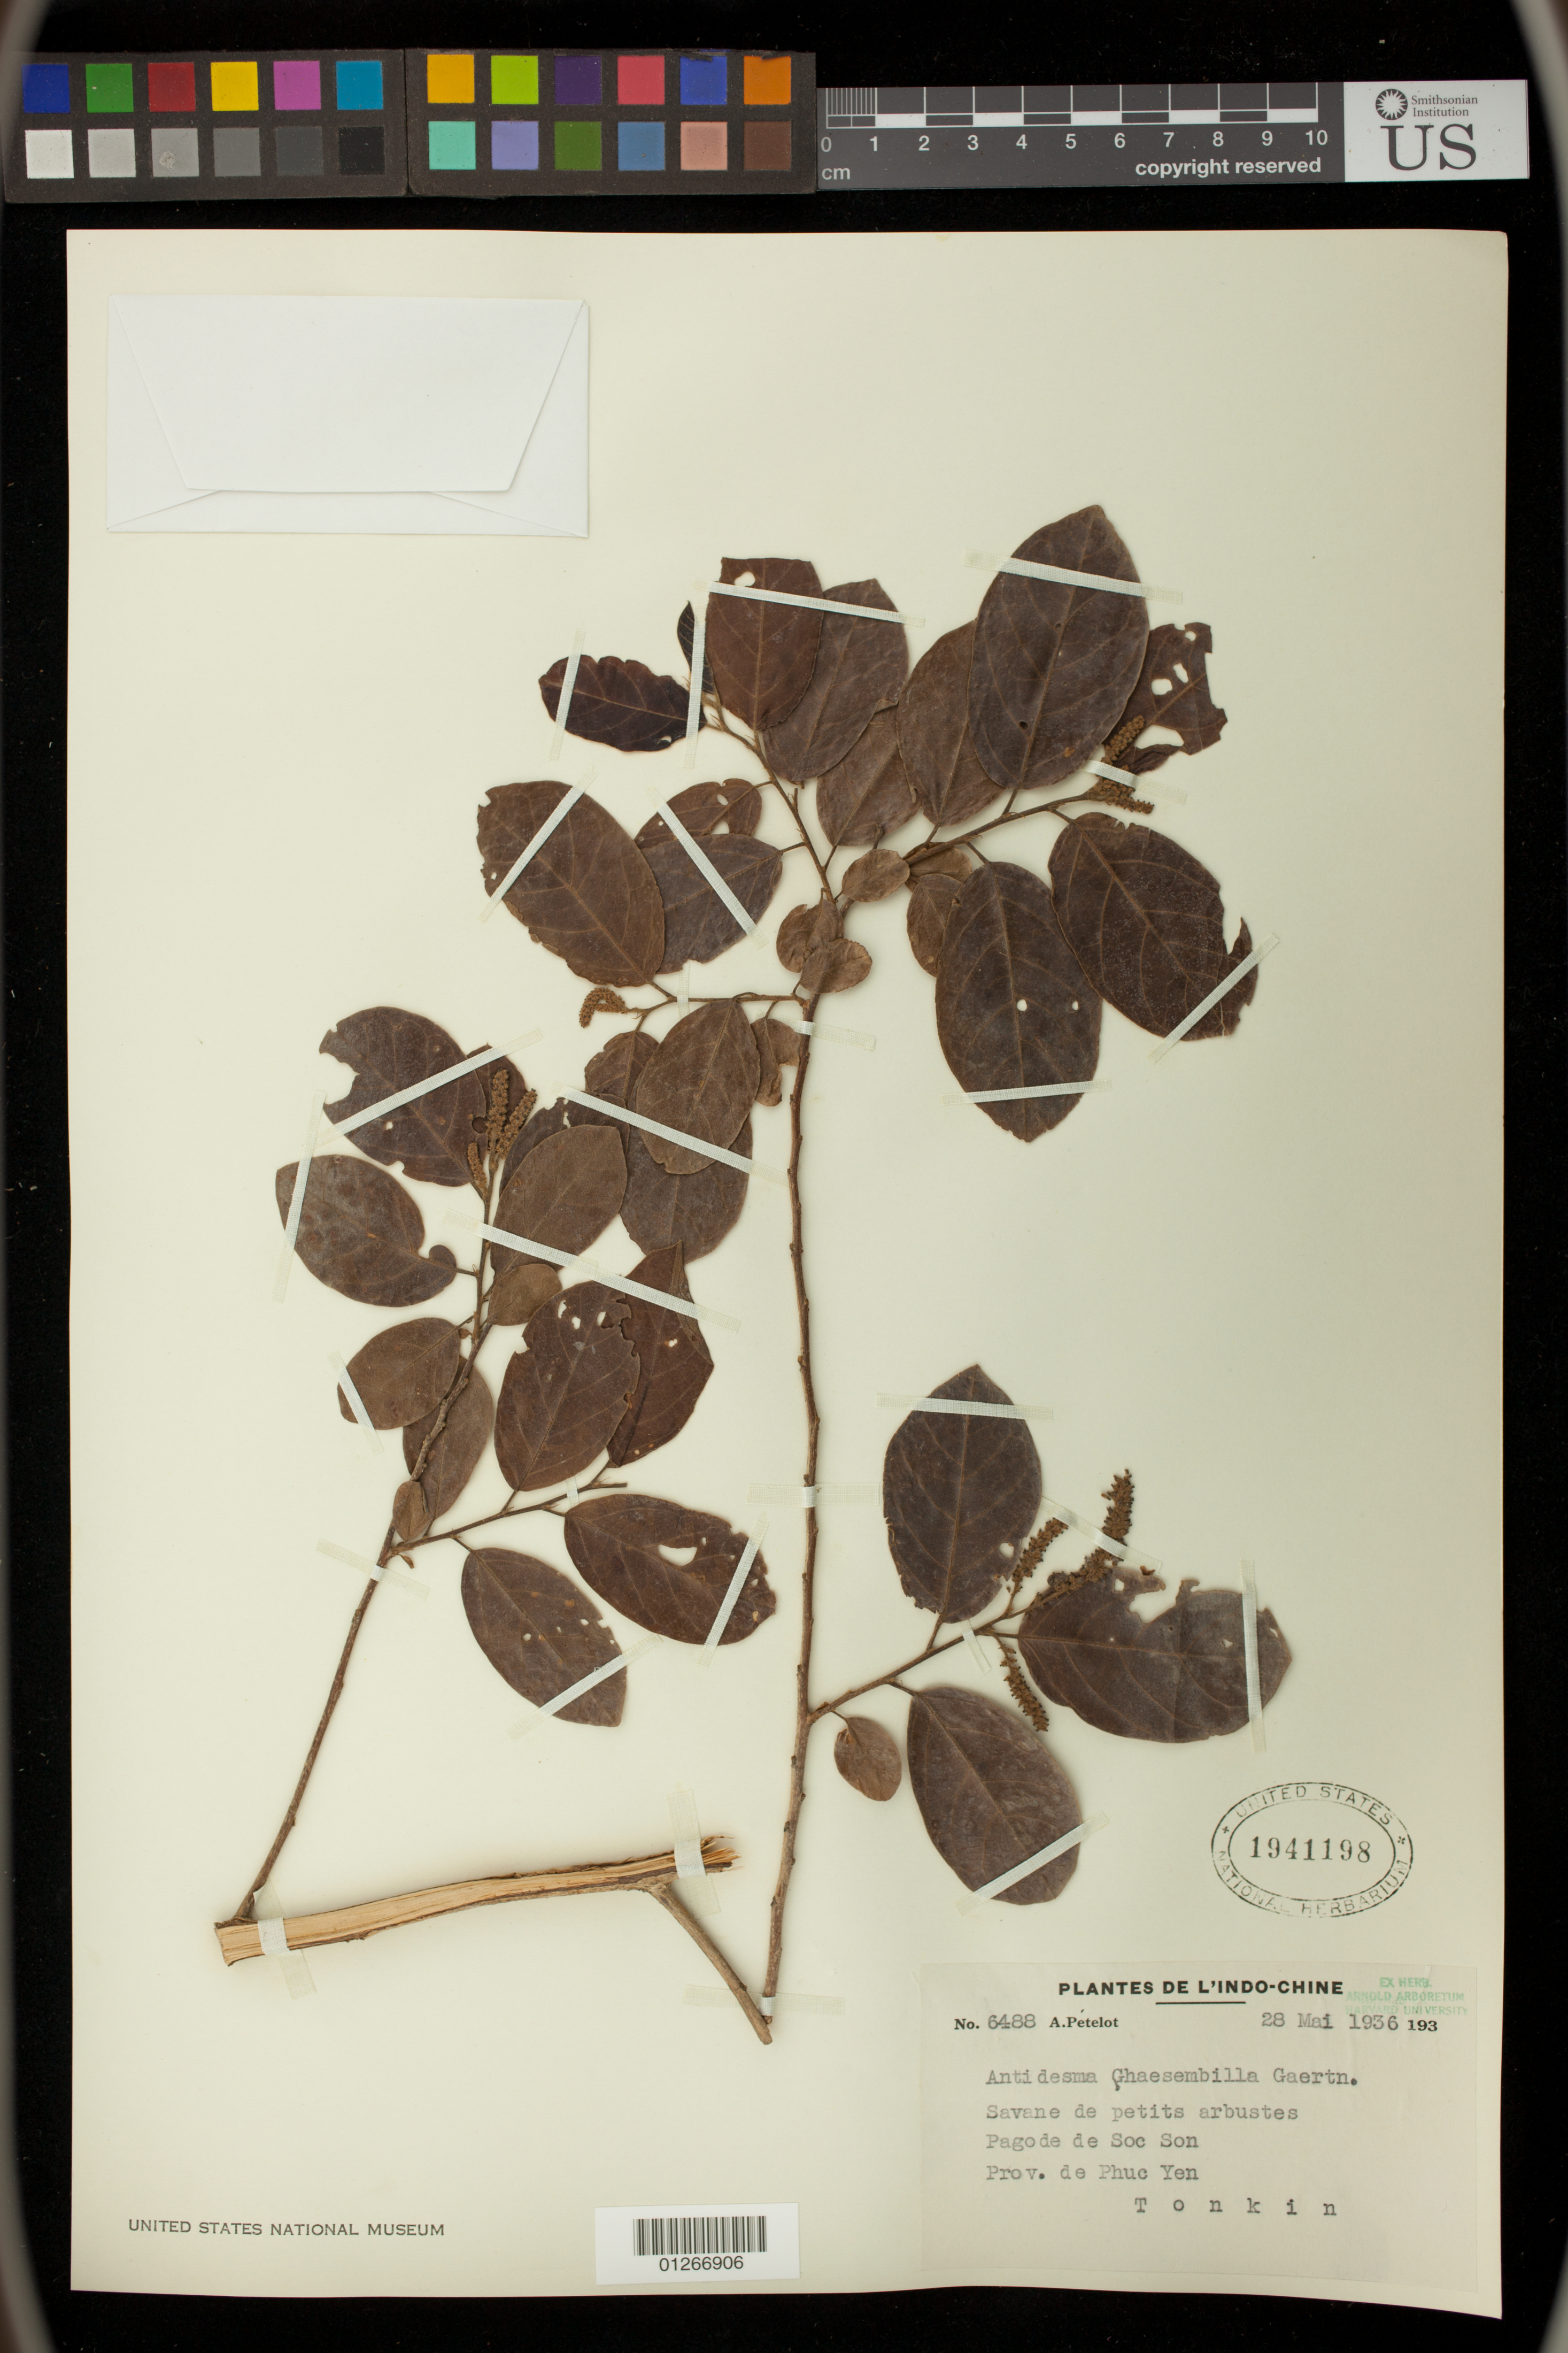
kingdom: Plantae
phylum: Tracheophyta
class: Magnoliopsida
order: Malpighiales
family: Phyllanthaceae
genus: Antidesma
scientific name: Antidesma ghaesembilla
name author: Gaertn.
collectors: A. Petelot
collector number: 6488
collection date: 1936-05-28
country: Vietnam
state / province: Phuc Yen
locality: Pagoda de Soc Son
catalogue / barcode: US 1941198